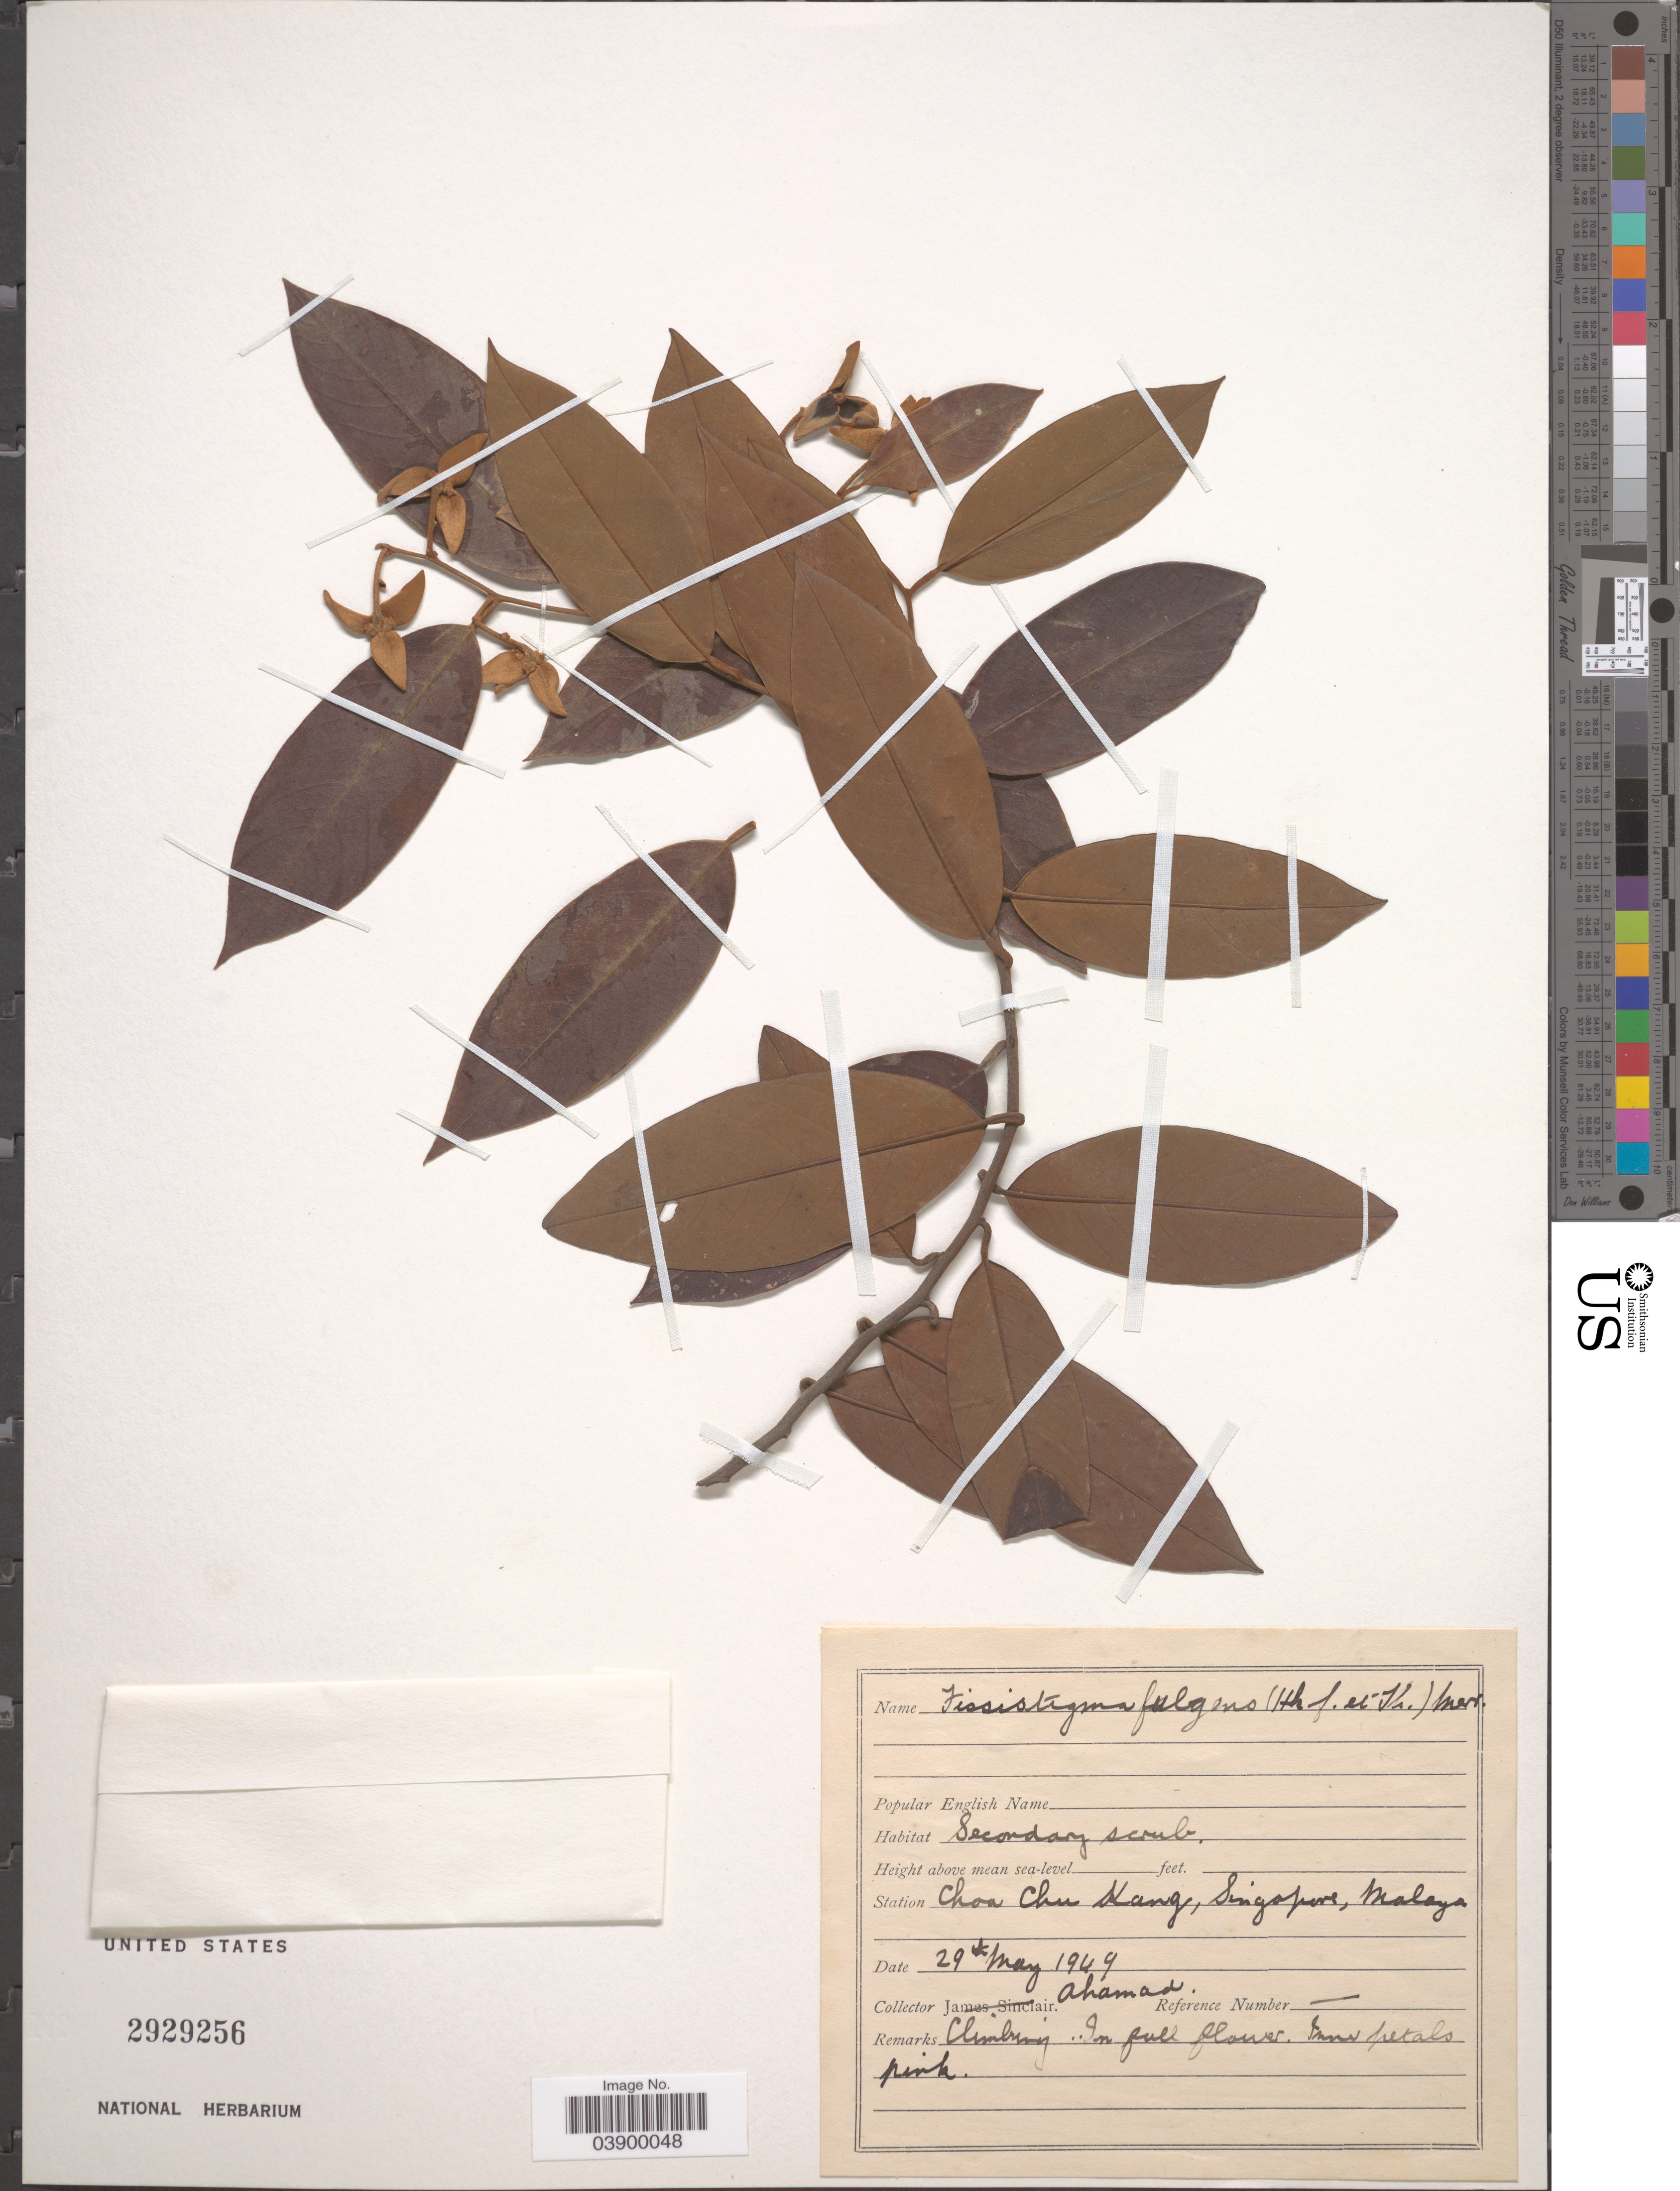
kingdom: Plantae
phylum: Tracheophyta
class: Magnoliopsida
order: Magnoliales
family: Annonaceae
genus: Fissistigma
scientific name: Fissistigma fulgens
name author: (Hook. f. & Thomson) Merr.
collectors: Ahamad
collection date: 1949-05-29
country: Singapore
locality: Station Choa Chu Kang, Malaya.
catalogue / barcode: US 2929256